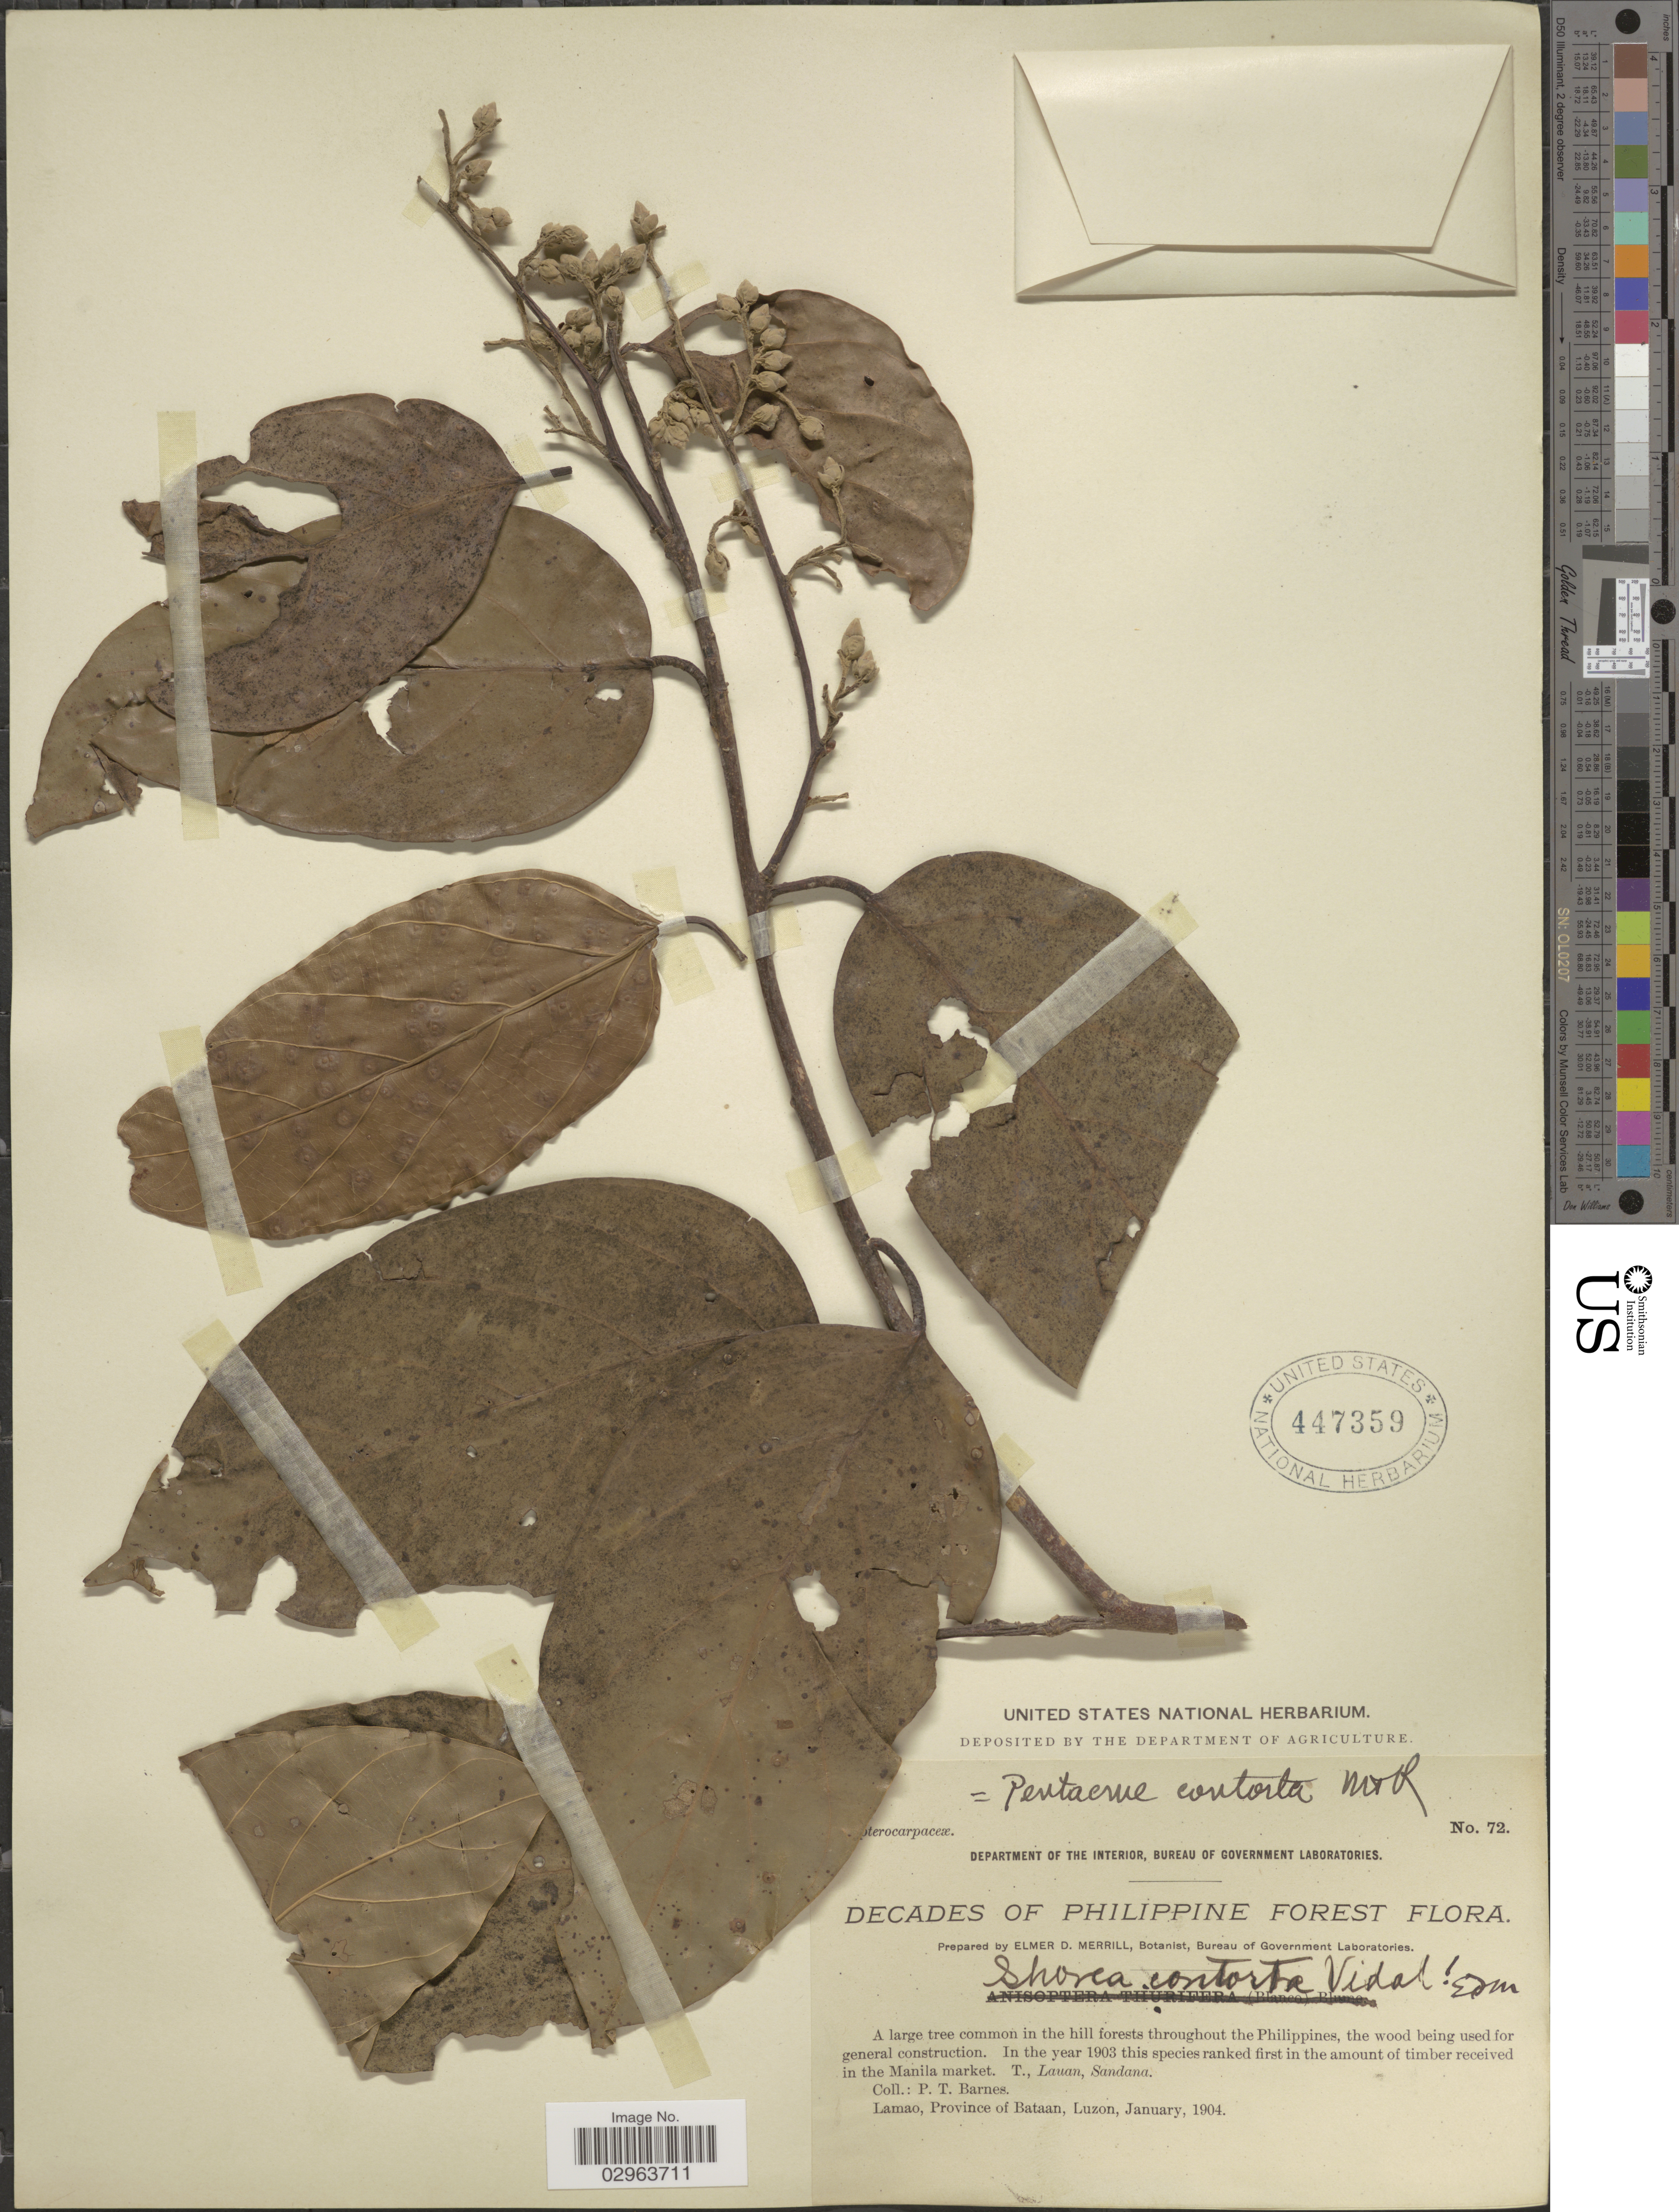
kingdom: Plantae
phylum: Tracheophyta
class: Magnoliopsida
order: Malvales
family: Dipterocarpaceae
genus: Pentacme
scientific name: Pentacme contorta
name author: (S. Vidal) Merr. & Rolfe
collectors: P. Barnes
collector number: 72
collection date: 1904-01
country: Philippines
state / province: Central Luzon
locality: Lamao, Province of Bataan, Luzon.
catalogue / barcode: US 447359